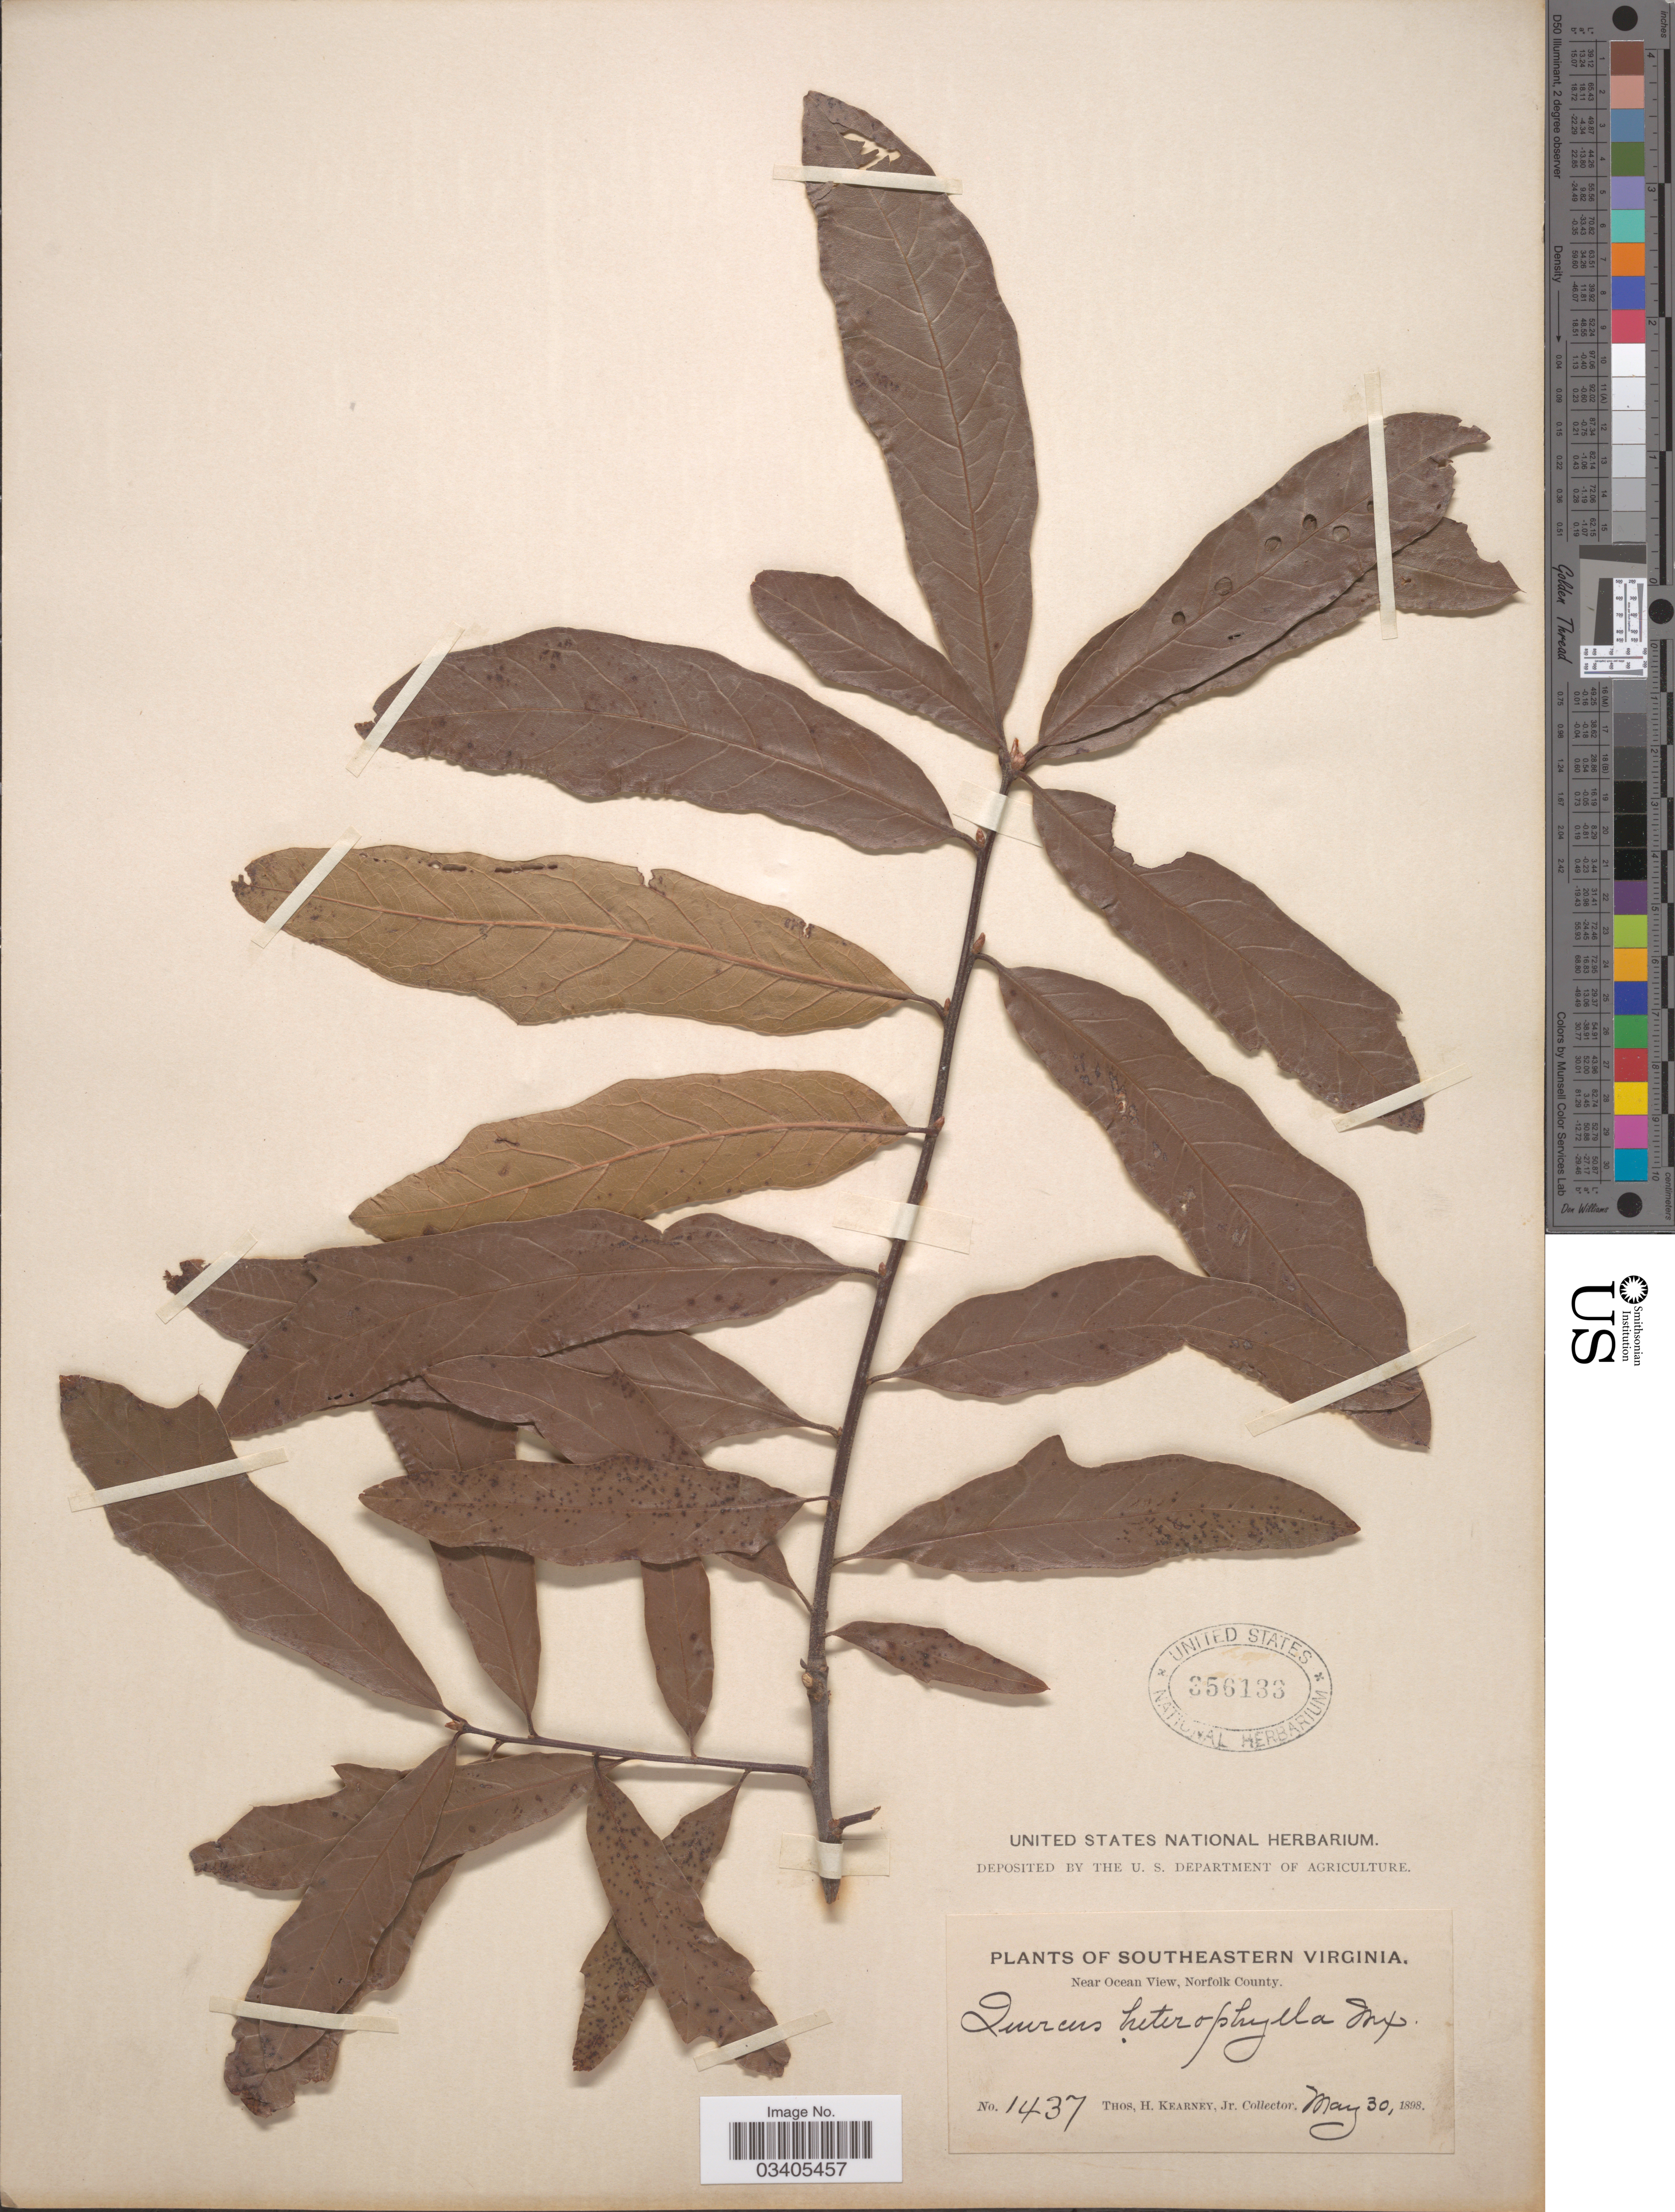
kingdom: Plantae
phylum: Tracheophyta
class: Magnoliopsida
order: Fagales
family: Fagaceae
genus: Quercus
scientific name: Quercus x heterophylla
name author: Michx.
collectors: T. H. Kearney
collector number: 1437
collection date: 1898-05-30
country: United States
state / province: Virginia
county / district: City of Norfolk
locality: Southeastern Virginia. Near Ocean View, Norfolk County.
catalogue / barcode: US 356133